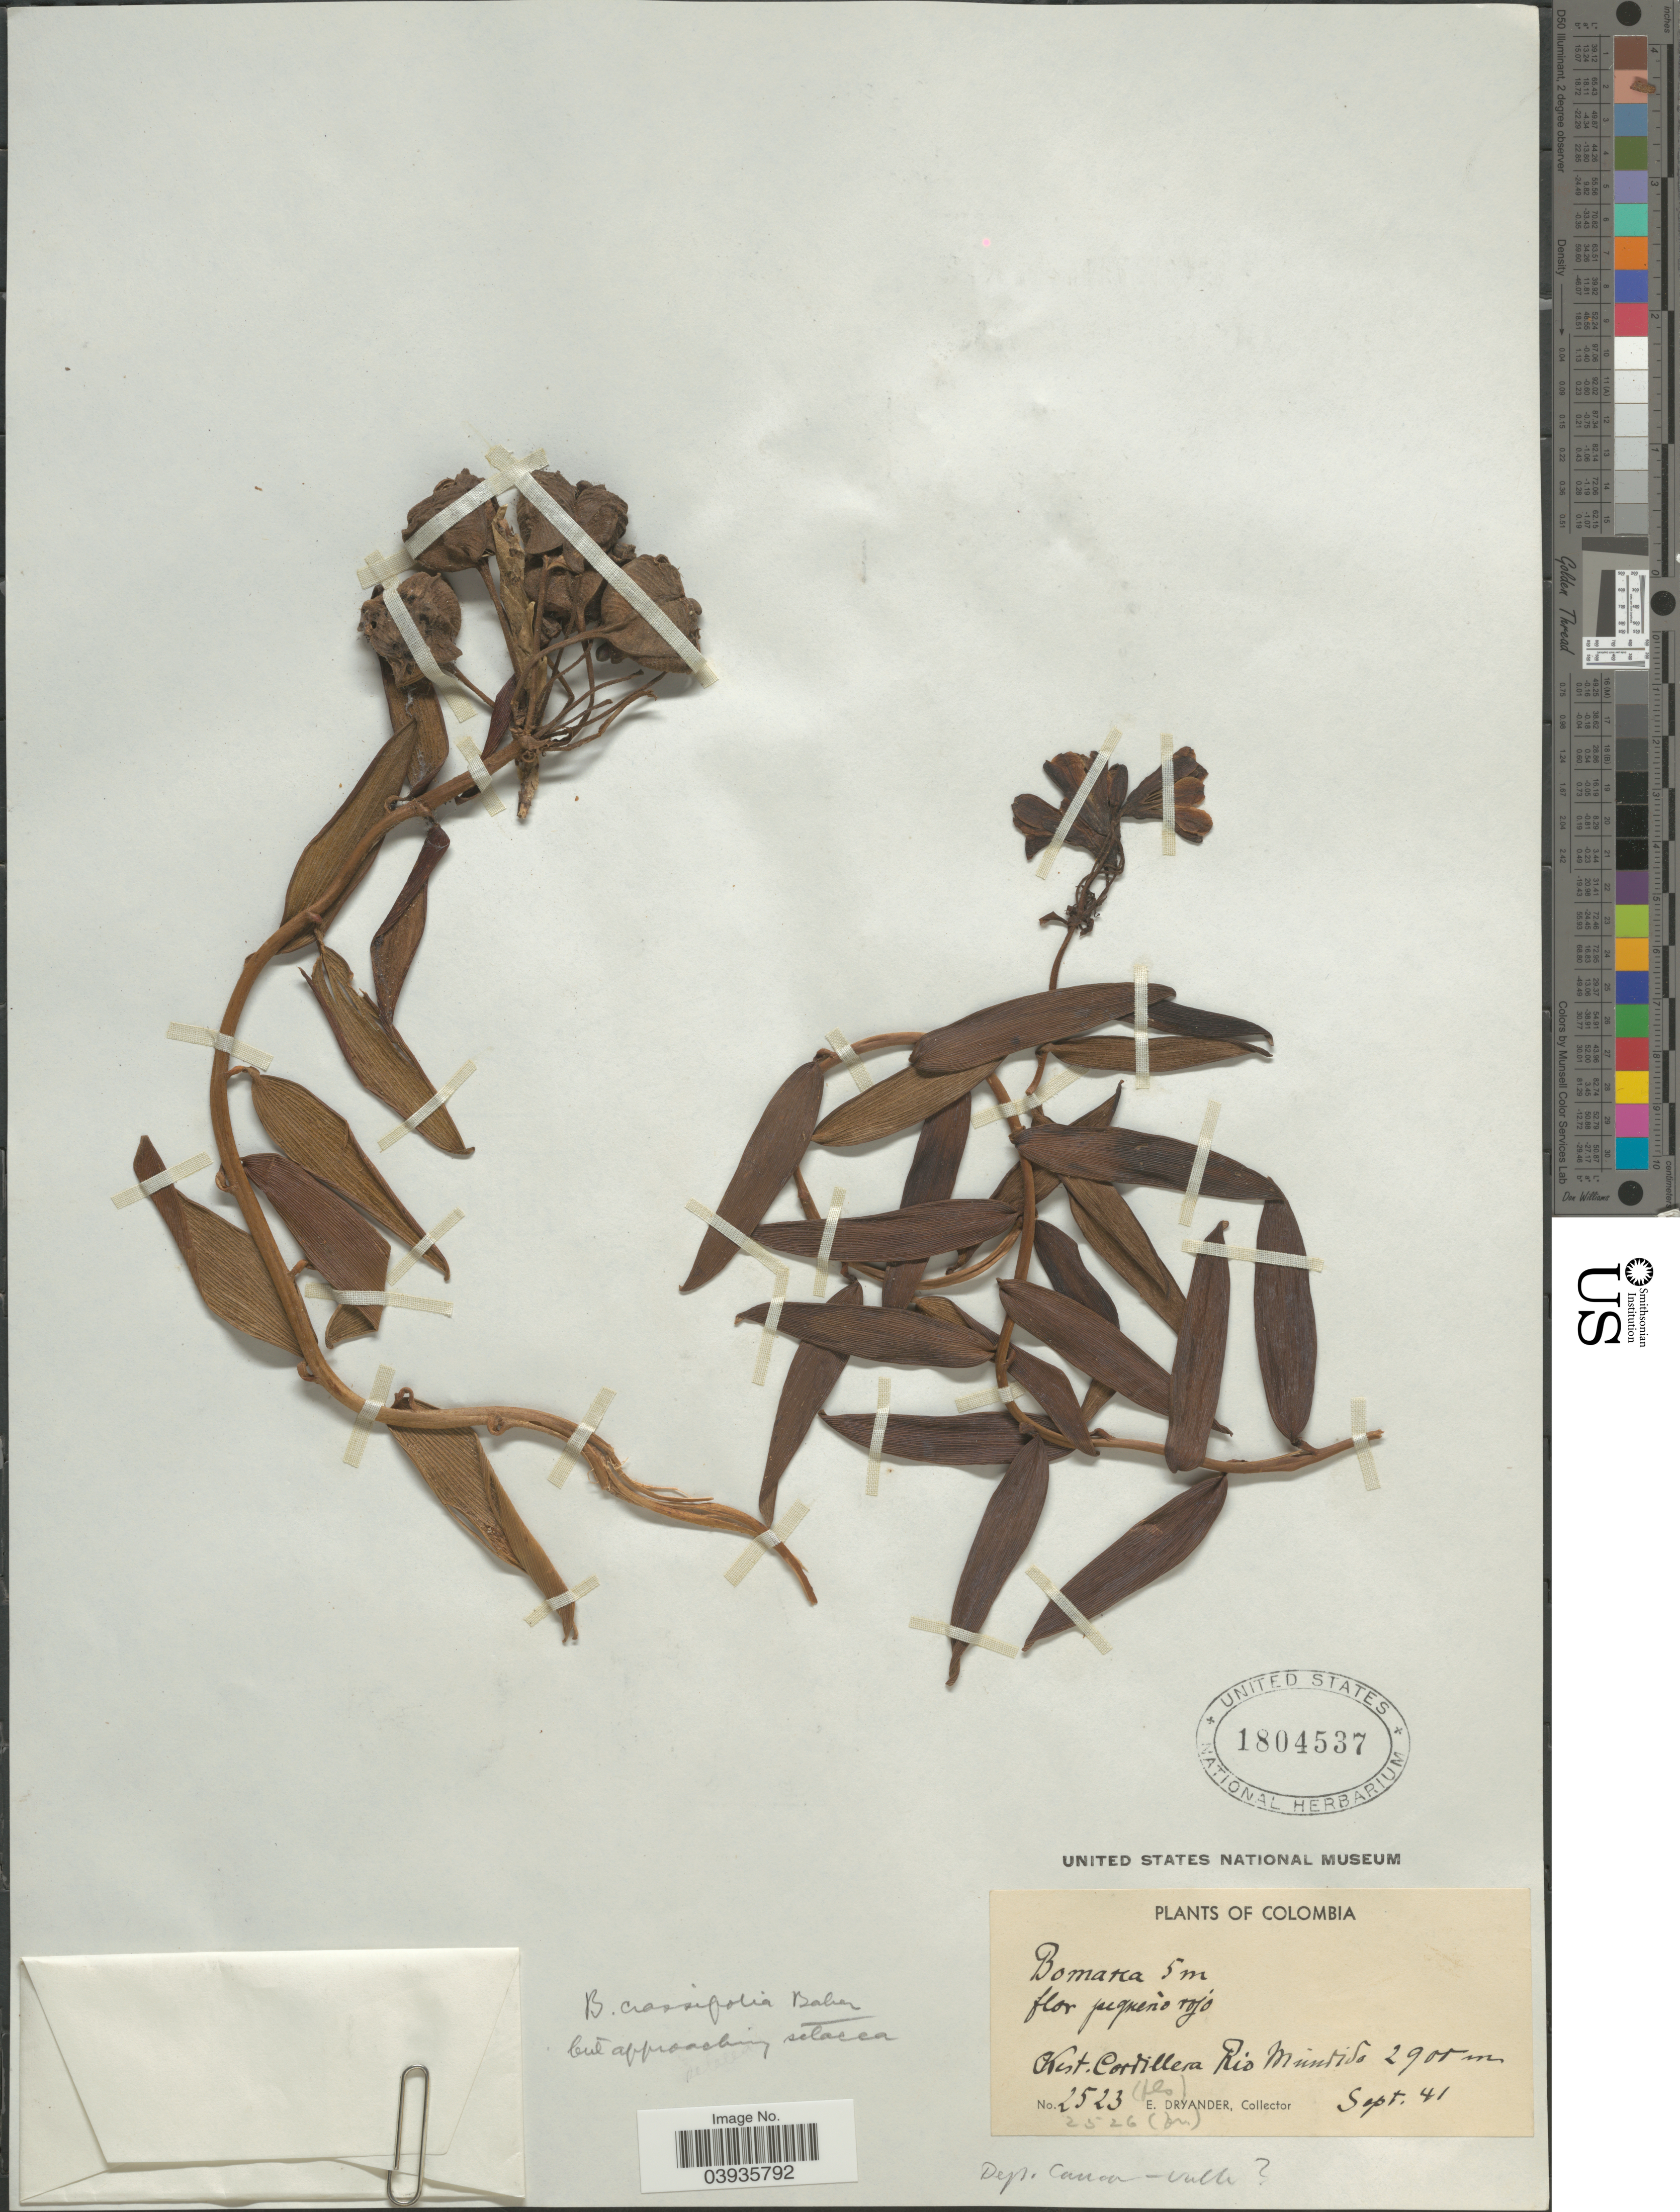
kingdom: Plantae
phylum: Tracheophyta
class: Liliopsida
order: Liliales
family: Alstroemeriaceae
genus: Bomarea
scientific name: Bomarea crassifolia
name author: Baker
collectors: E. Dryander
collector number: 2523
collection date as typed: Transcribed d/m/y: /9/41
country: Colombia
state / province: Cauca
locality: West Cordillera Rio Mundido. Dept. Cauca.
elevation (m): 2900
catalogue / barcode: US 1804537